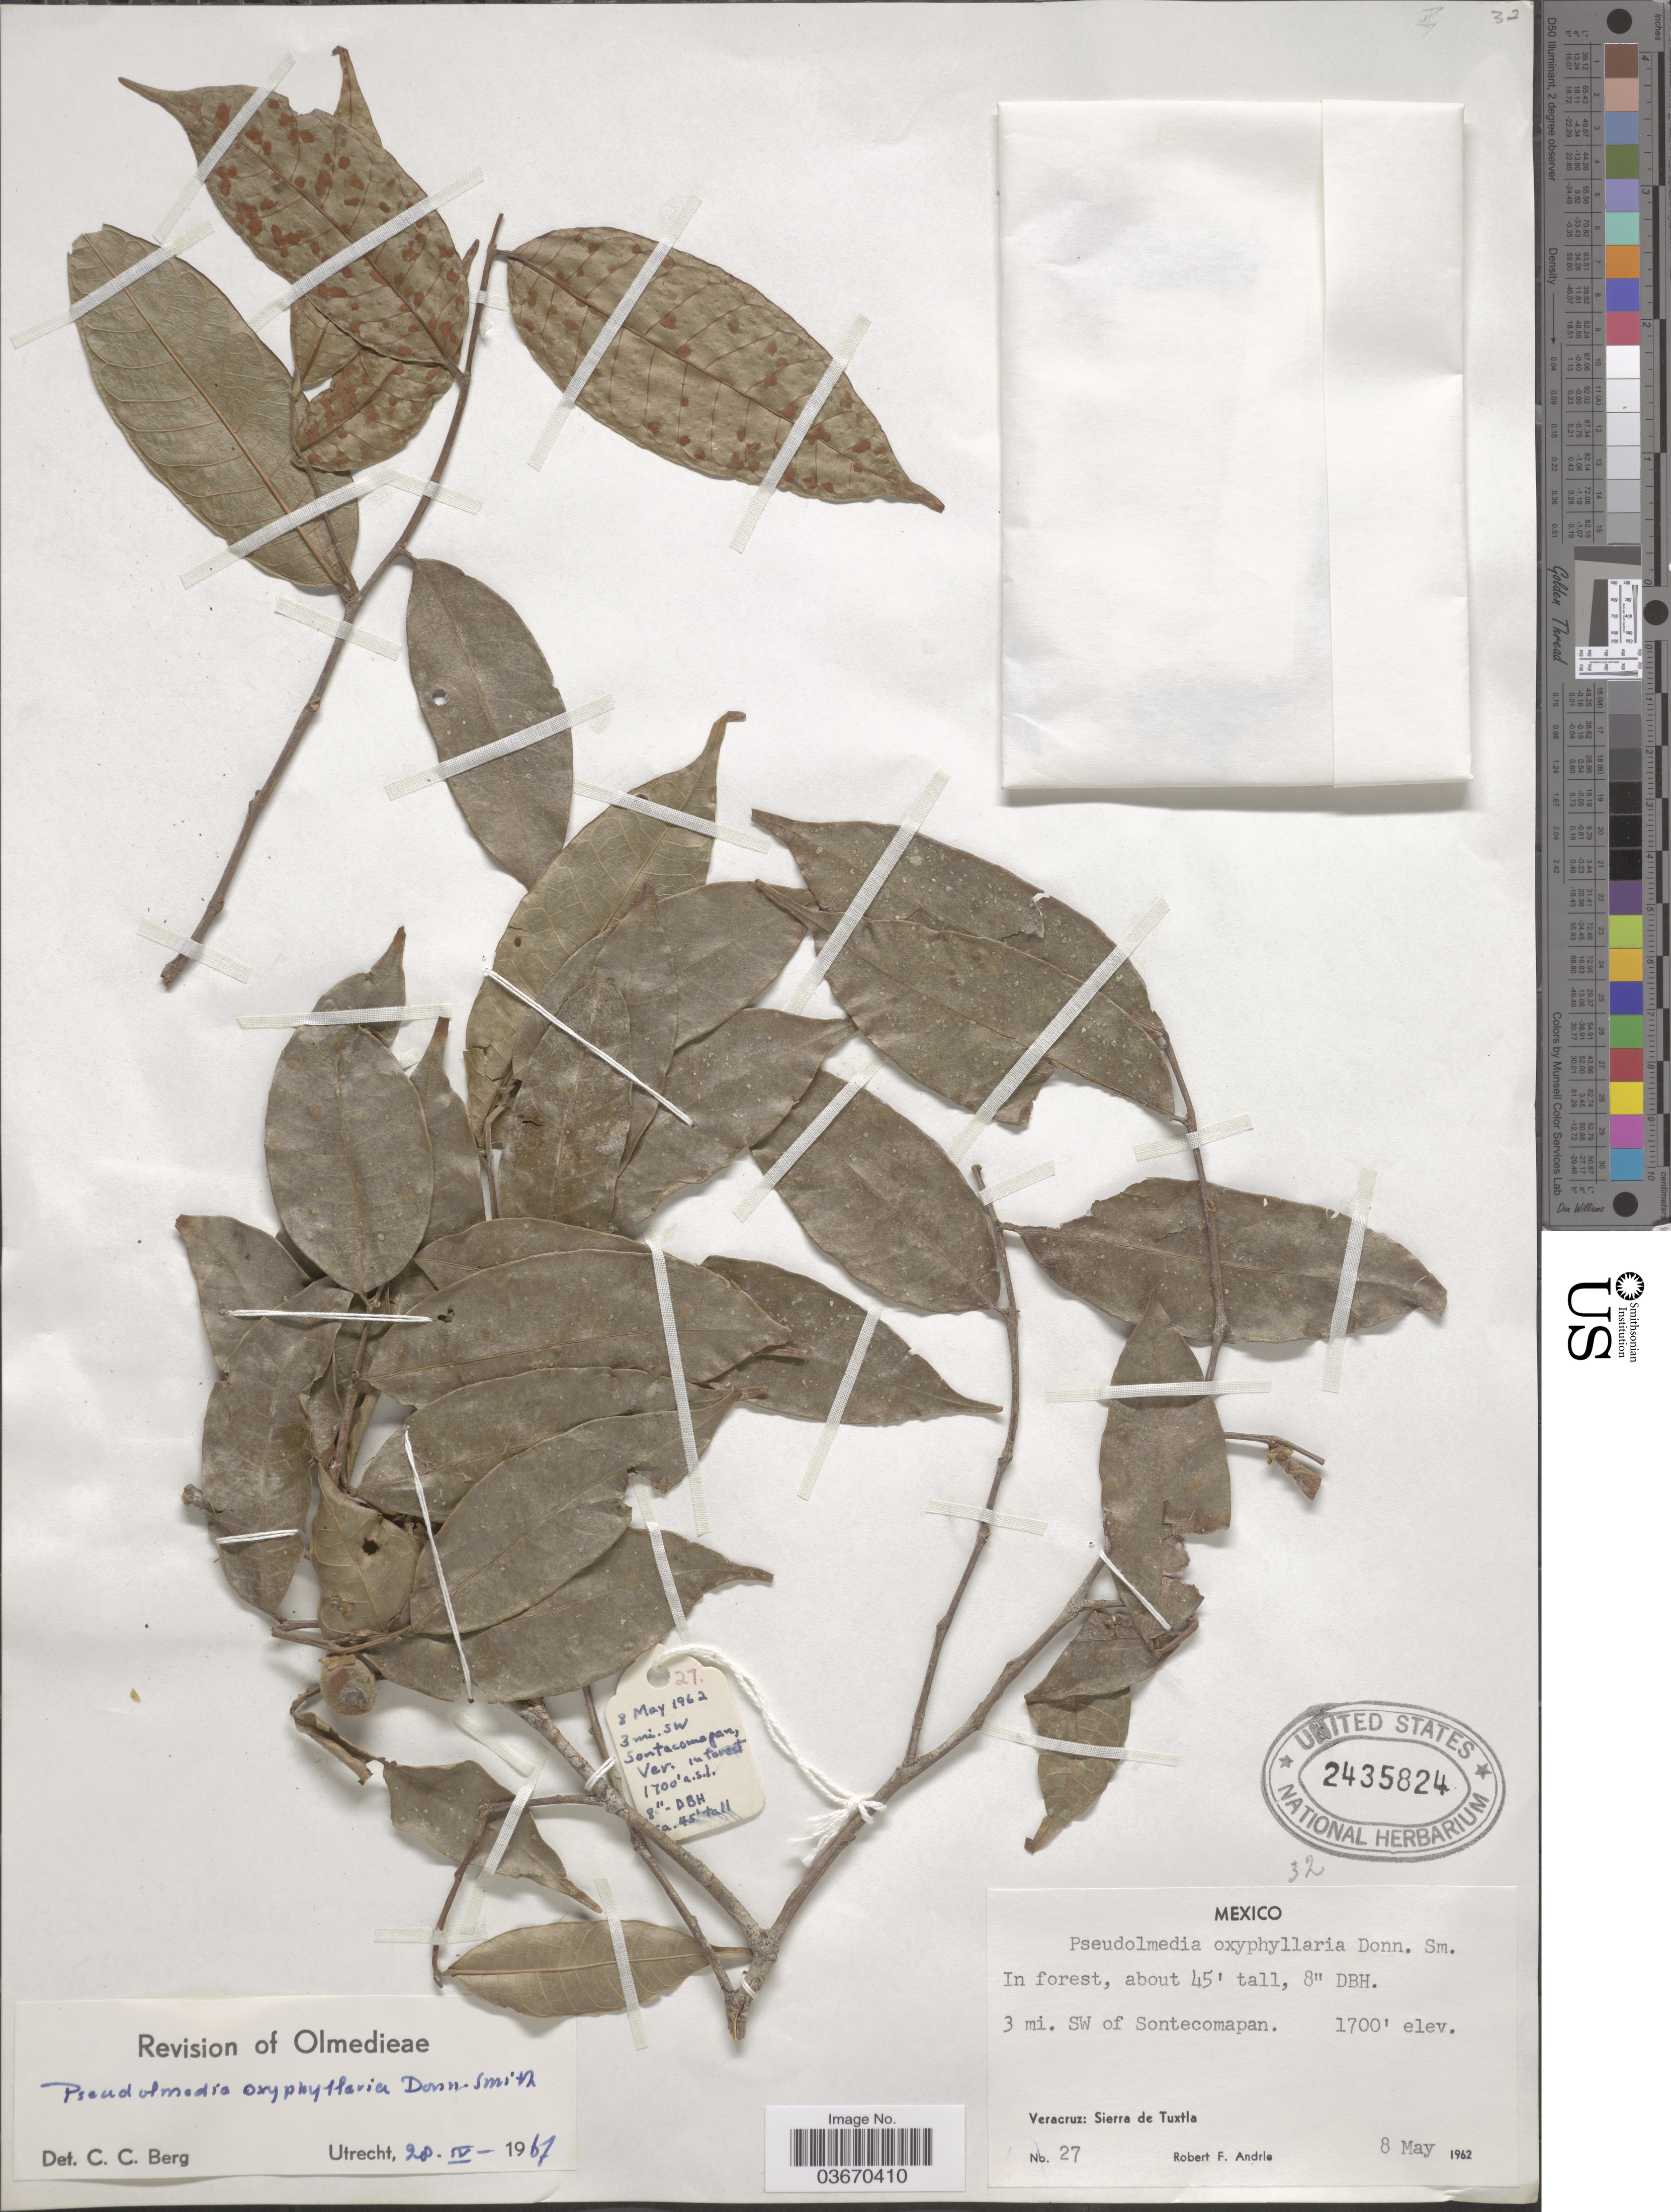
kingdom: Plantae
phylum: Tracheophyta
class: Magnoliopsida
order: Rosales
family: Moraceae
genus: Pseudolmedia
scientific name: Pseudolmedia oxyphyllaria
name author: Donn. Sm.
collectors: R. Andrle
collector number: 27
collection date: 1962-05-08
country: Mexico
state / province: Veracruz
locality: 3 mi. SW of Sontecomapan. Veracruz: Sierra de Tuxtla.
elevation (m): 518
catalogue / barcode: US 2435824